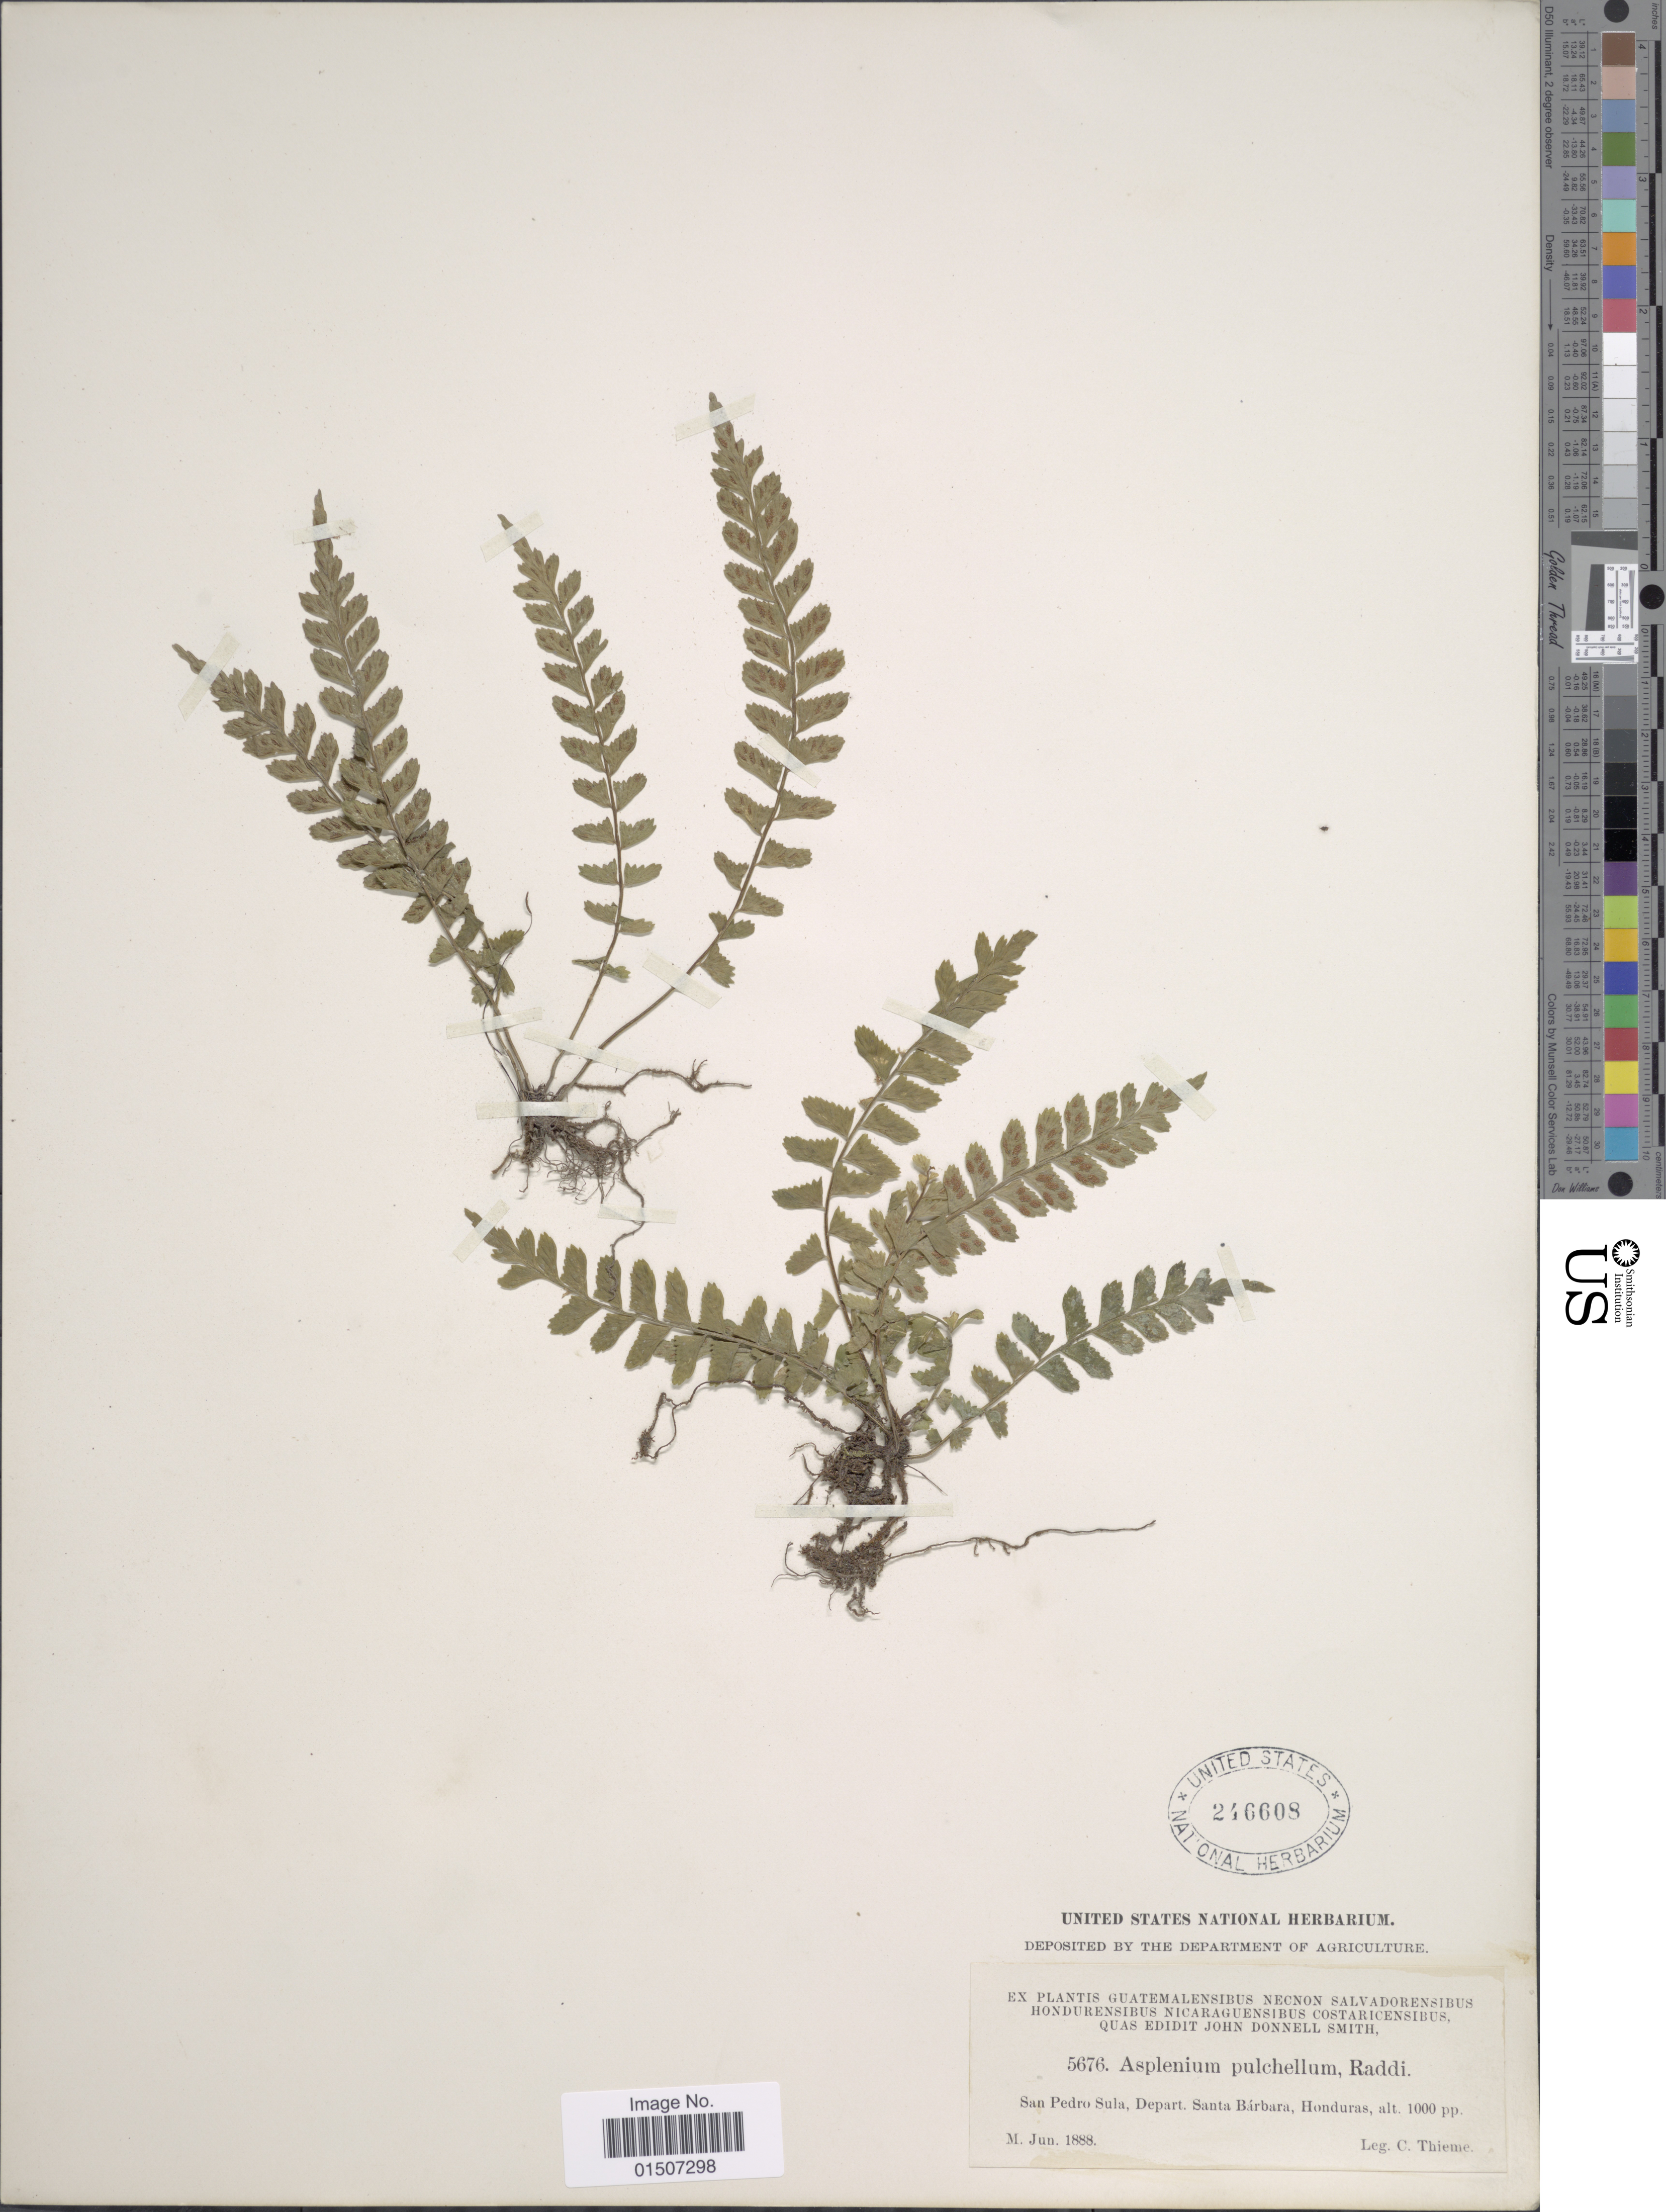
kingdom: Plantae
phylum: Tracheophyta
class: Polypodiopsida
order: Polypodiales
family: Aspleniaceae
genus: Asplenium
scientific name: Asplenium otites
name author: Link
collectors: C. Thieme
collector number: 5676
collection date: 1888-06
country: Honduras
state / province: Santa Bárbara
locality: San Pedro Sula, Depart Santa Bárbara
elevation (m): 305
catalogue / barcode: US 246608